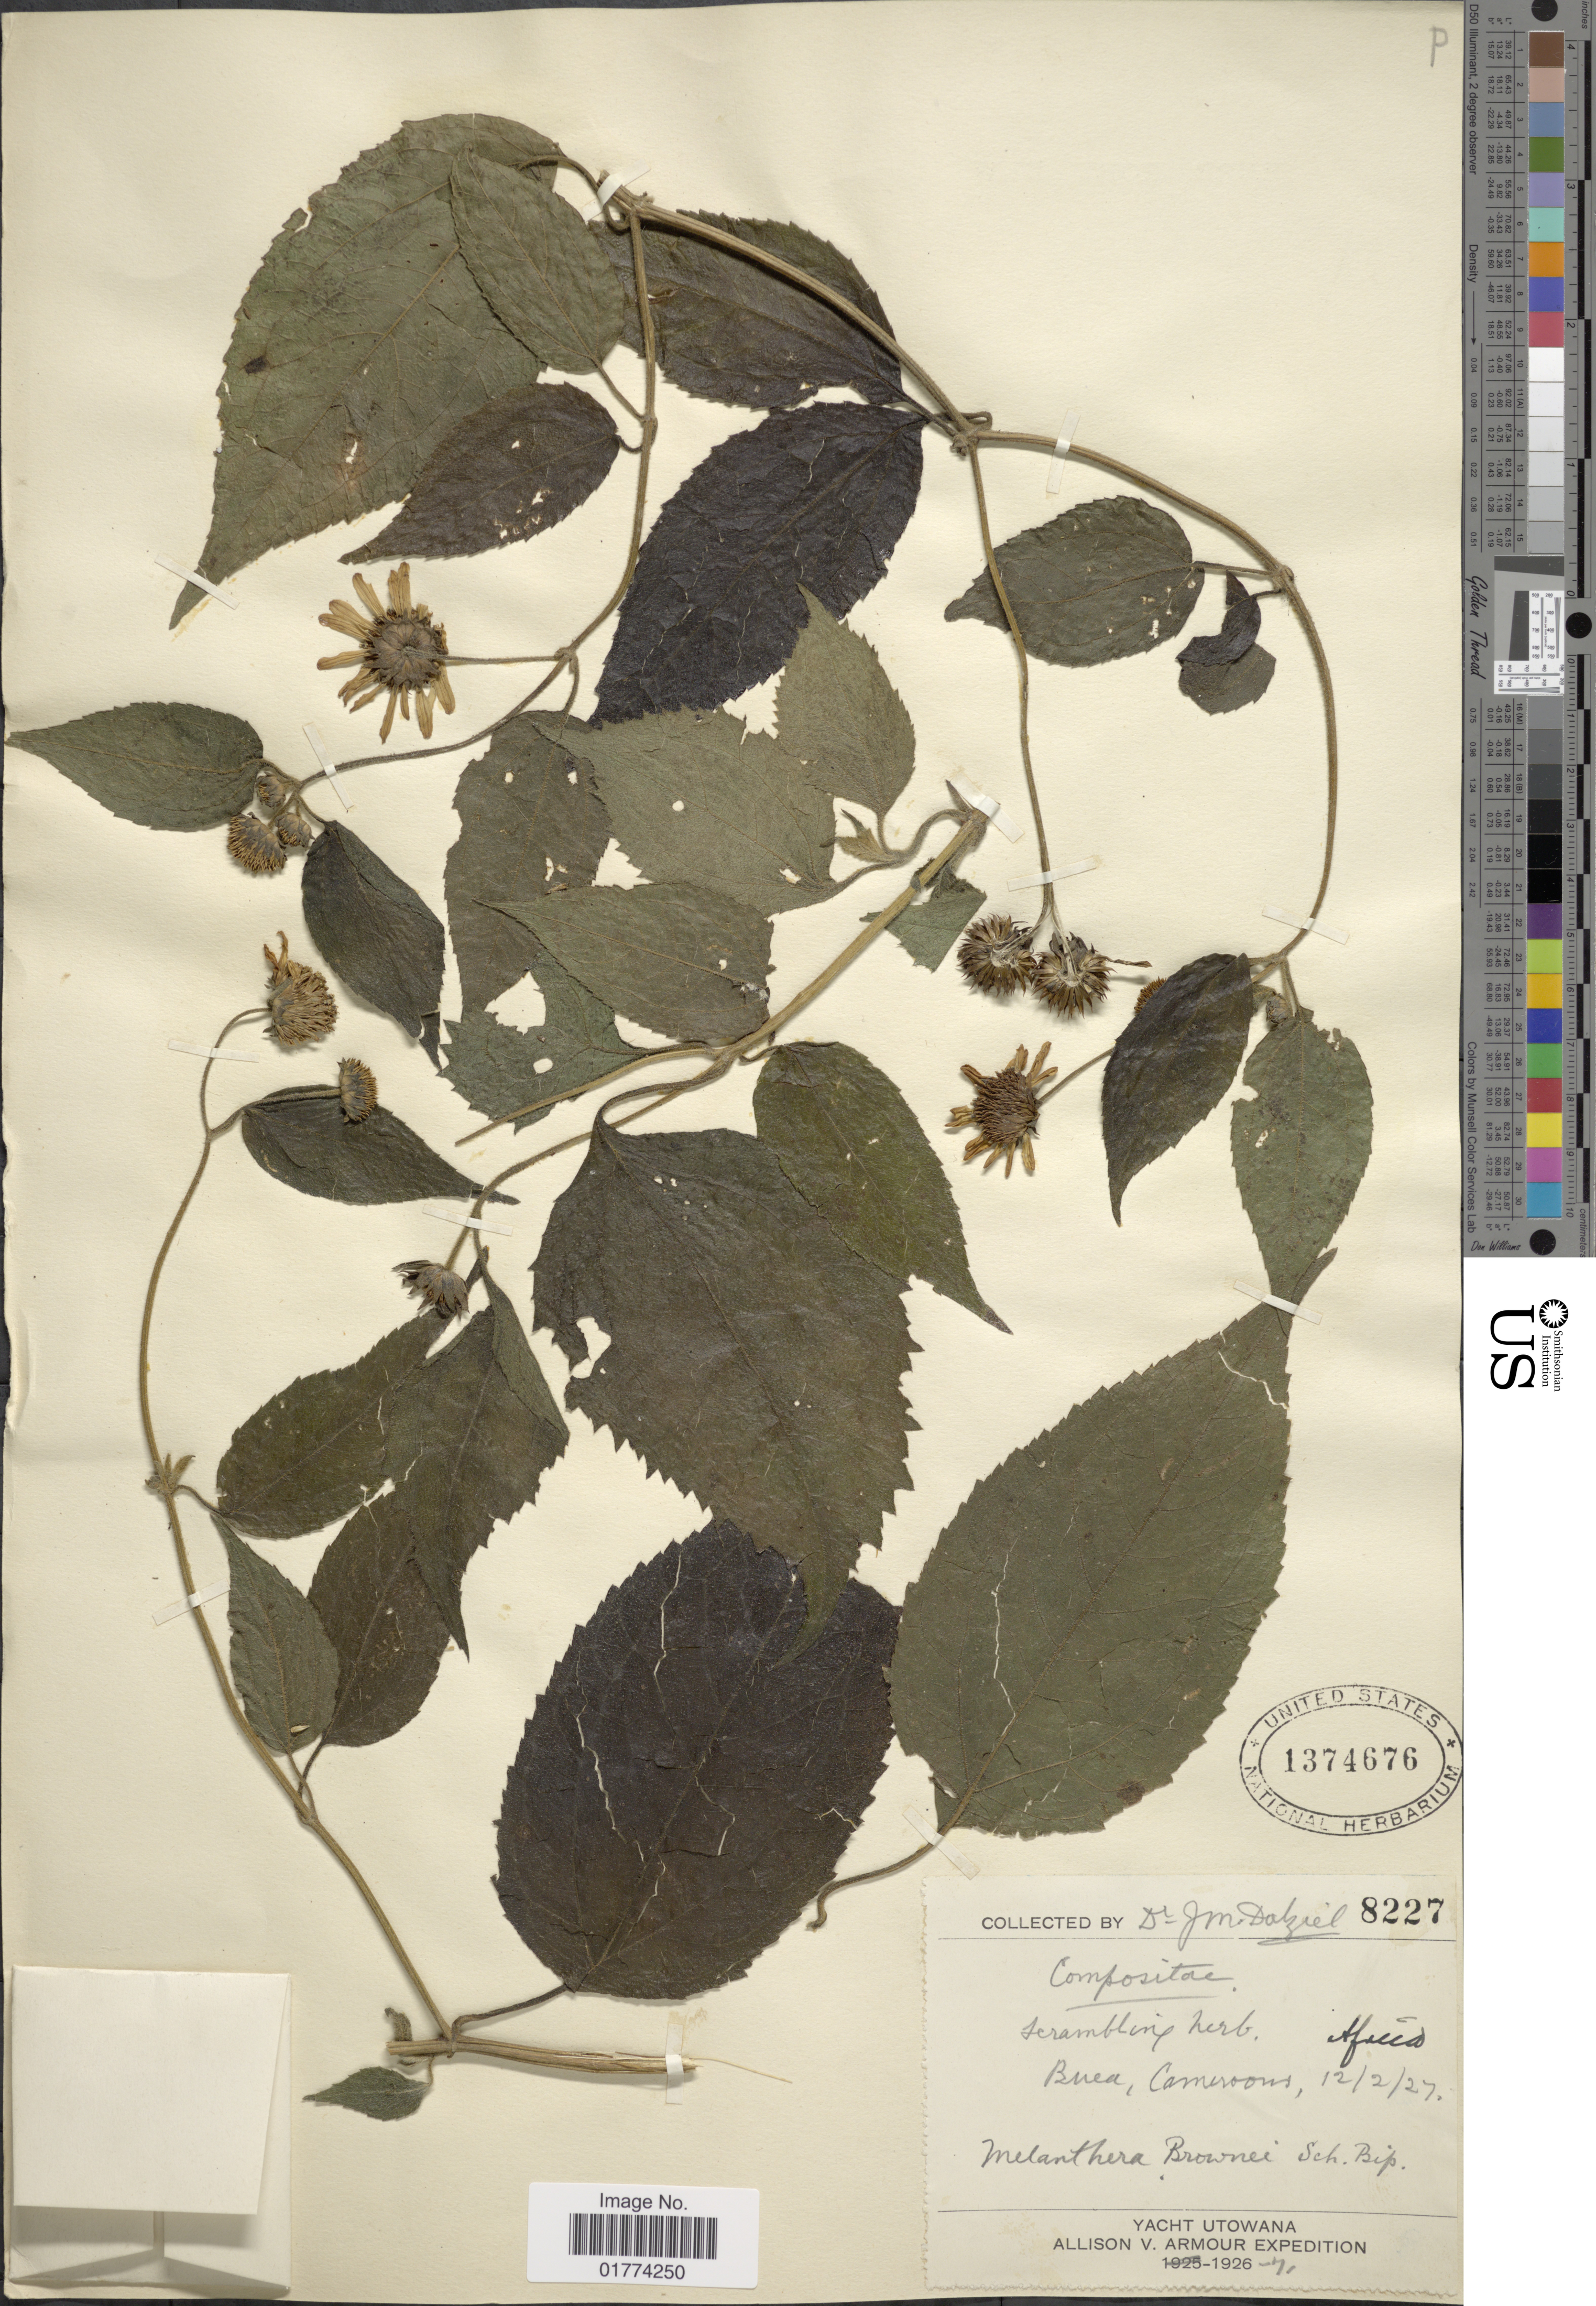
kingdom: Plantae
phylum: Tracheophyta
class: Magnoliopsida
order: Asterales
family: Asteraceae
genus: Melanthera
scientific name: Melanthera scandens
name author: (Schumach. & Thonn.) Brenan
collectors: J. Dalziel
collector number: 8227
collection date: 1927-02-12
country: Cameroon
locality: Buea.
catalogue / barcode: US 1374676